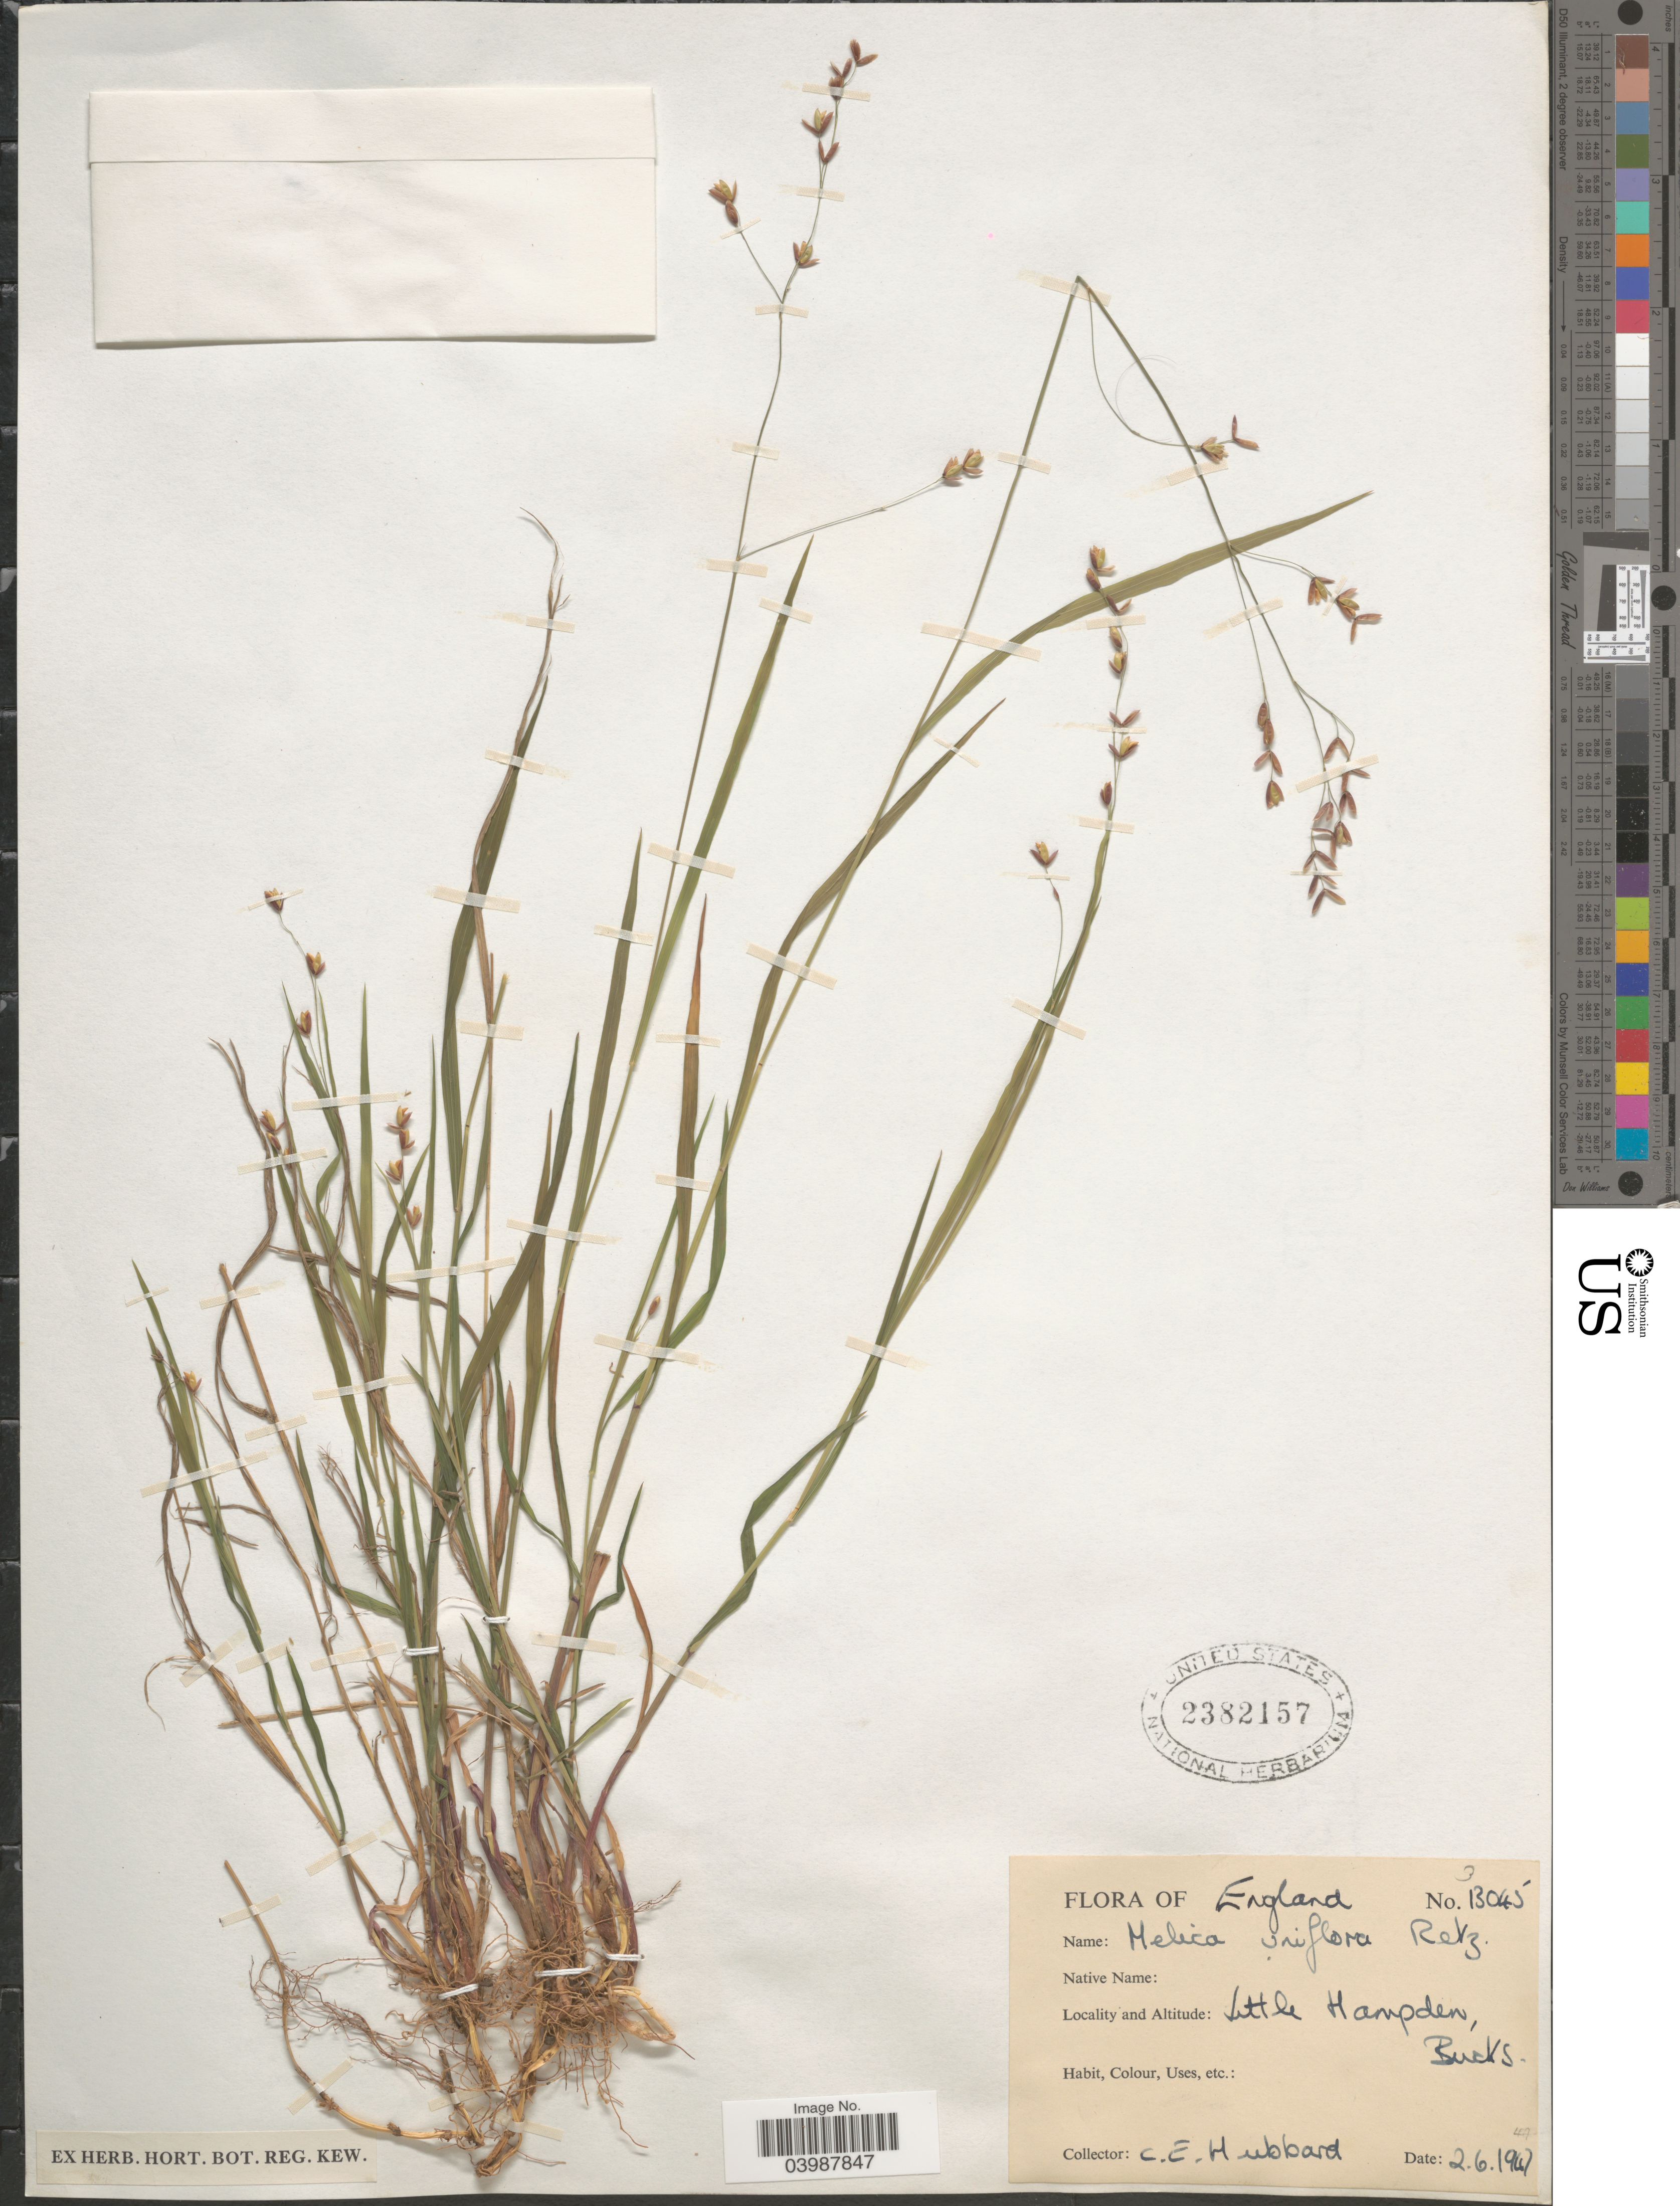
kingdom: Plantae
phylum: Tracheophyta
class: Liliopsida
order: Poales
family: Poaceae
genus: Melica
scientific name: Melica uniflora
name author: Retz.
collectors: C. E. Hubbard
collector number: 13045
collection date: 1947-06-02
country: United Kingdom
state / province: England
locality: Little Hampden, Bucks.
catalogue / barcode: US 2382157